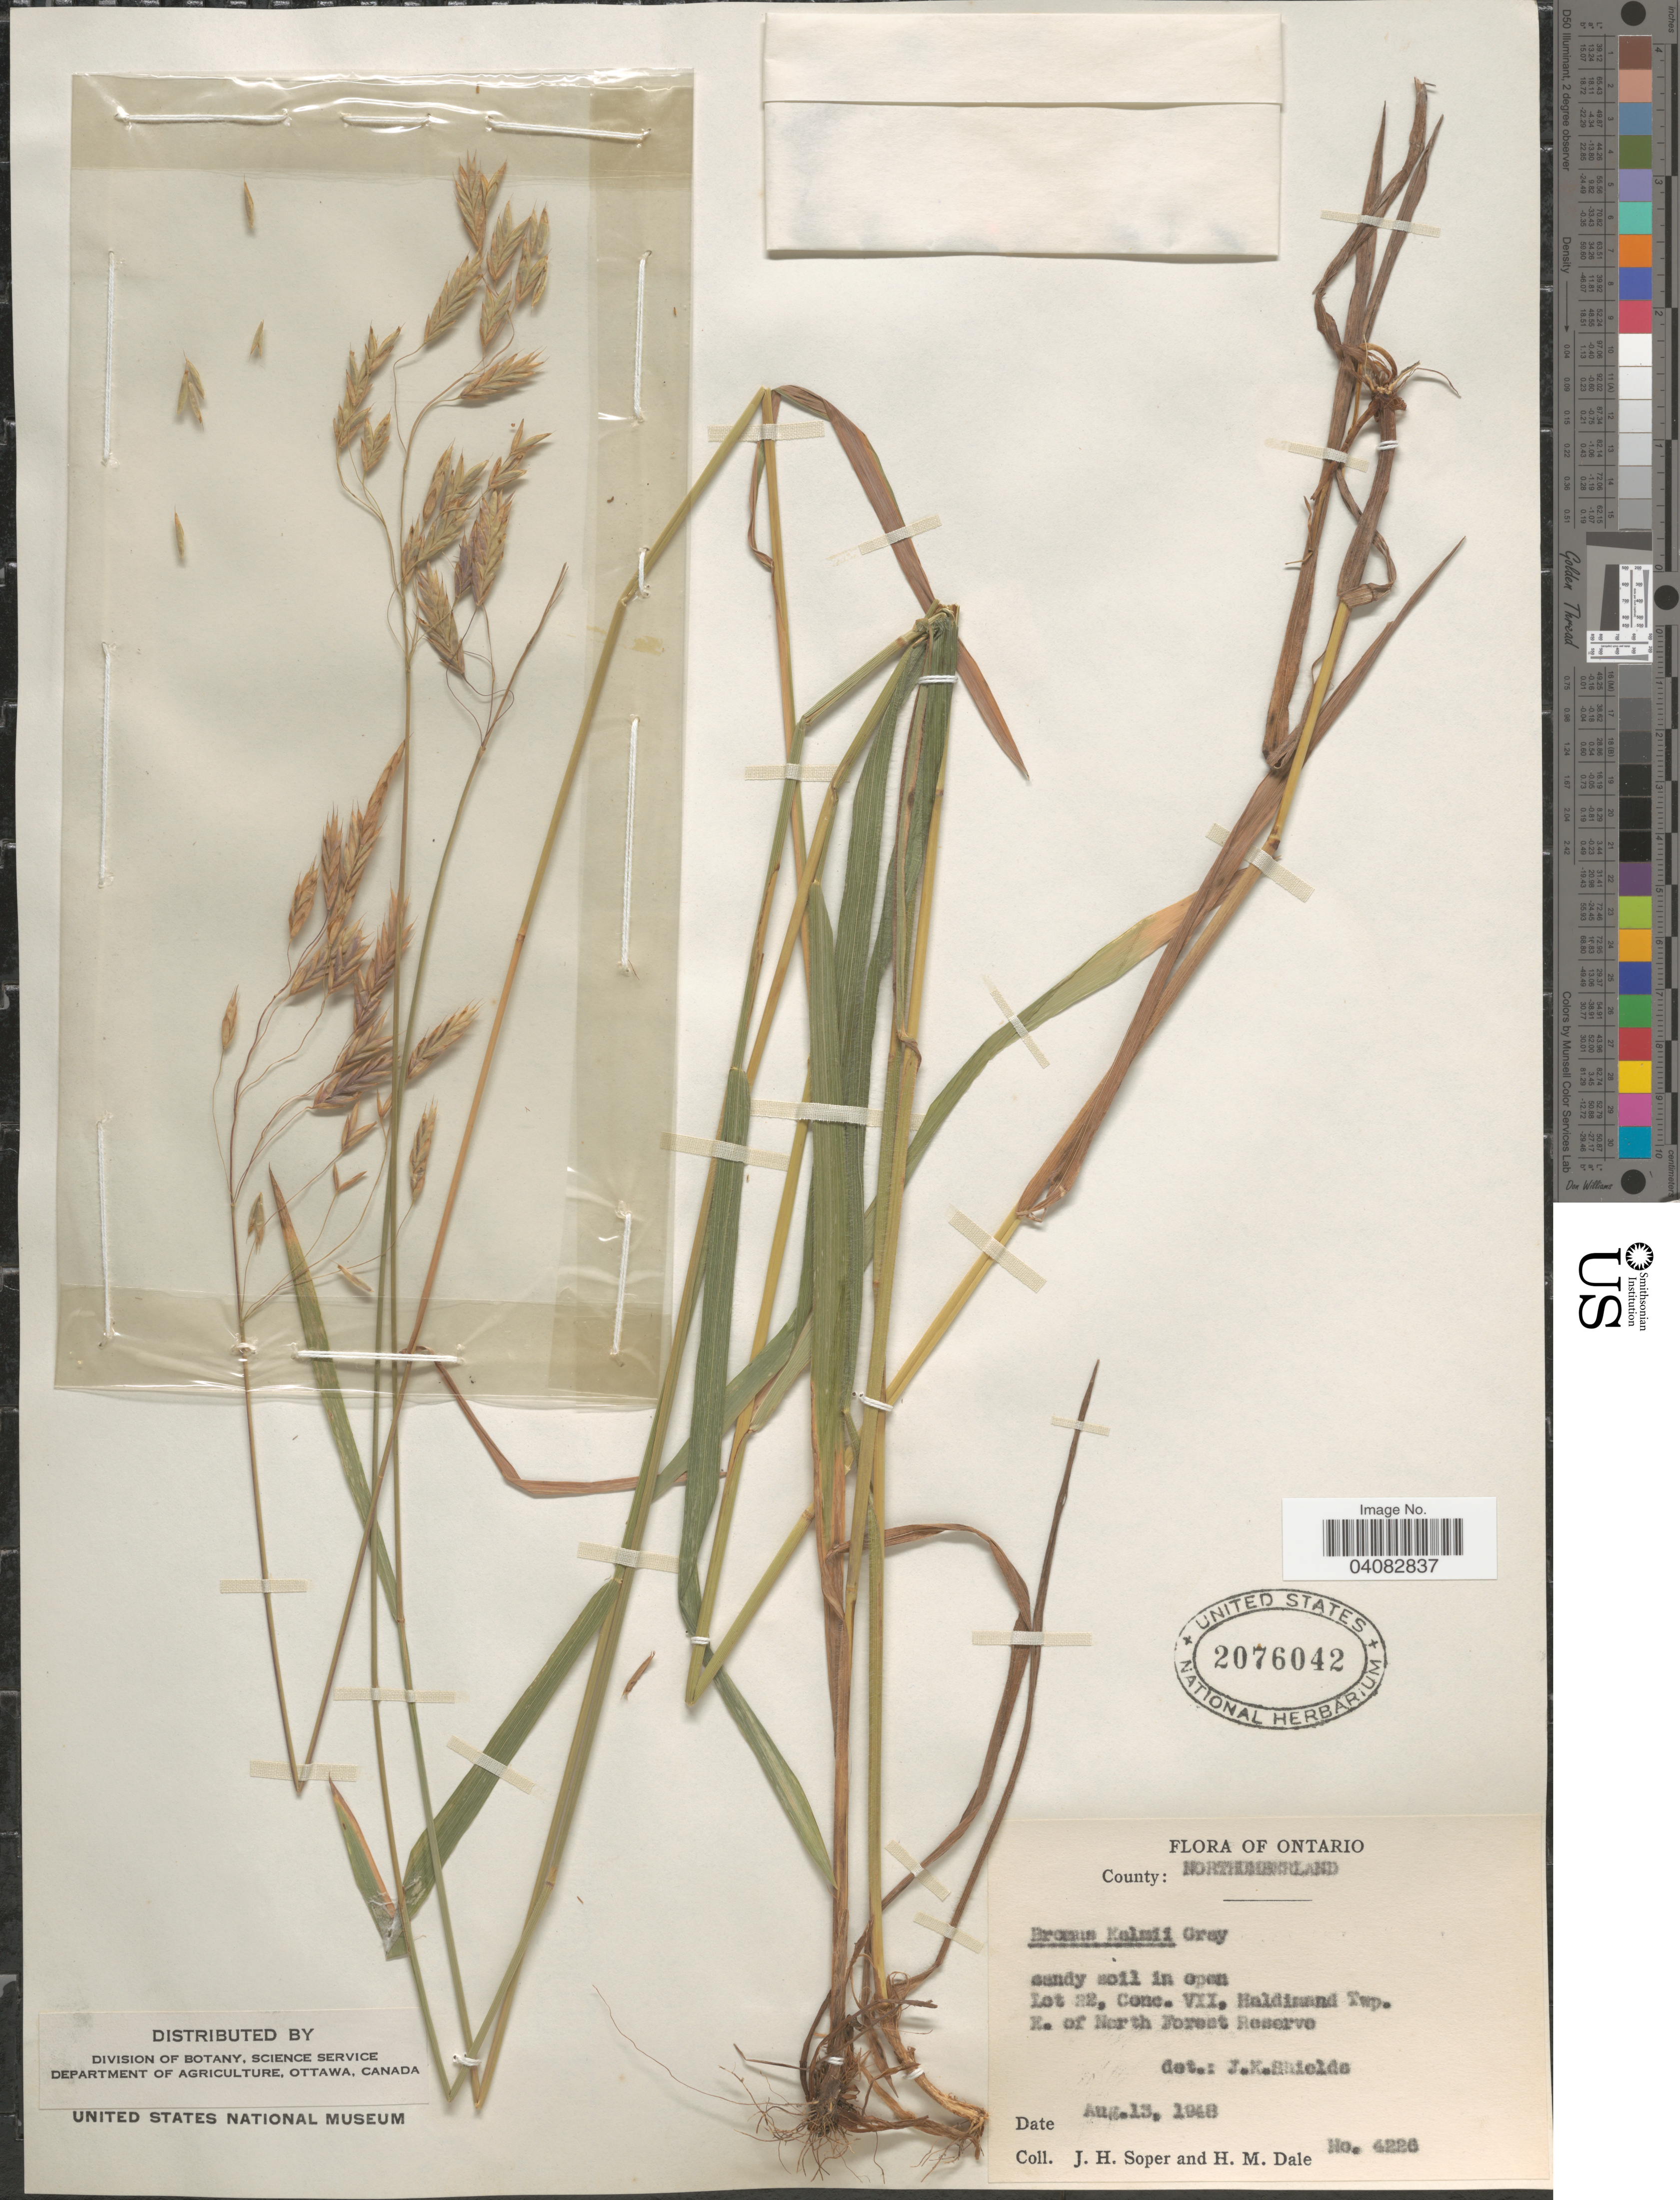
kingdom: Plantae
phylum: Tracheophyta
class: Liliopsida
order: Poales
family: Poaceae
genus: Bromus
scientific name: Bromus kalmii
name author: A. Gray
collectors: J. H. Soper & H. M. Dale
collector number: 4226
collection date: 1948-08-13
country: Canada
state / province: Ontario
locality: County: Northumberland. Sandy soil in open Lot 22, Conc. VII, Haldimand Twp. E. of North Forest Reserve.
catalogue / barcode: US 2076042